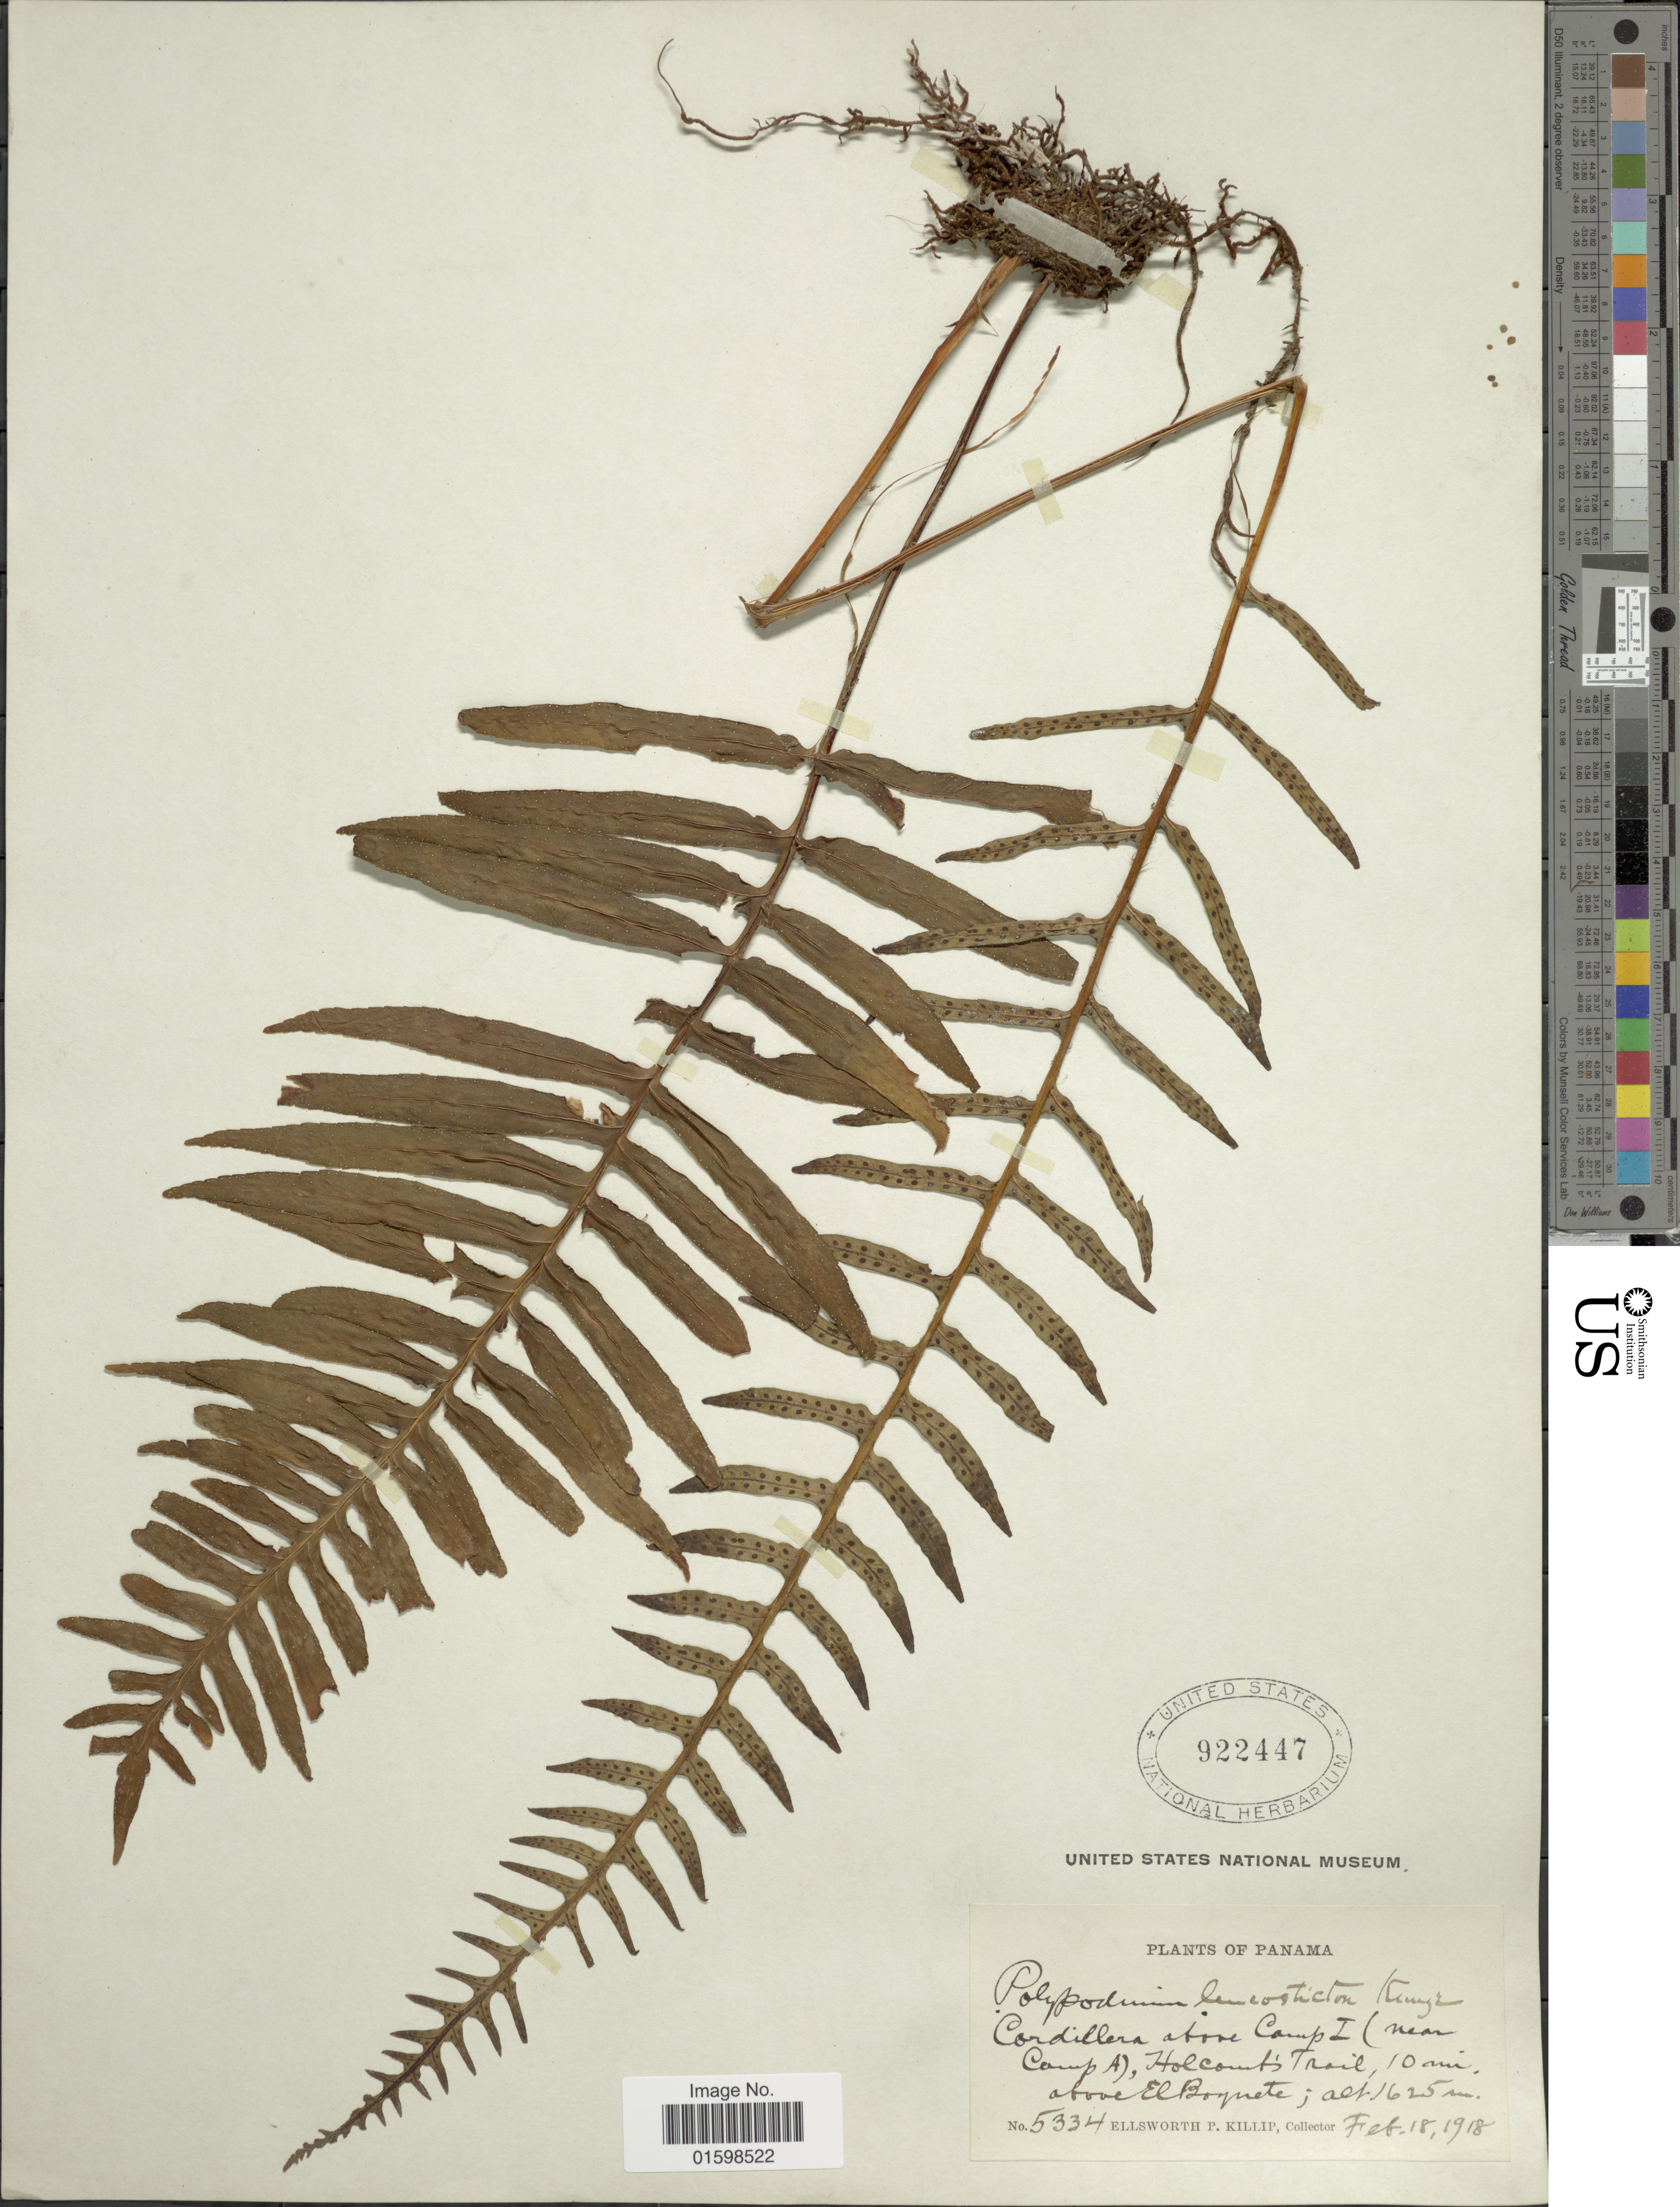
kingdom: Plantae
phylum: Tracheophyta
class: Polypodiopsida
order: Polypodiales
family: Polypodiaceae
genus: Pleopeltis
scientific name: Pleopeltis remota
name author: (Desv.) A.R. Sm.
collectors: E. P. Killip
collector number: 5334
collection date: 1918-02-18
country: Panama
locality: Cordillera above Camp 1 (near Camp A), Hoolcouts Trail, 10 mi above El Boquete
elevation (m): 1625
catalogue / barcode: US 922447